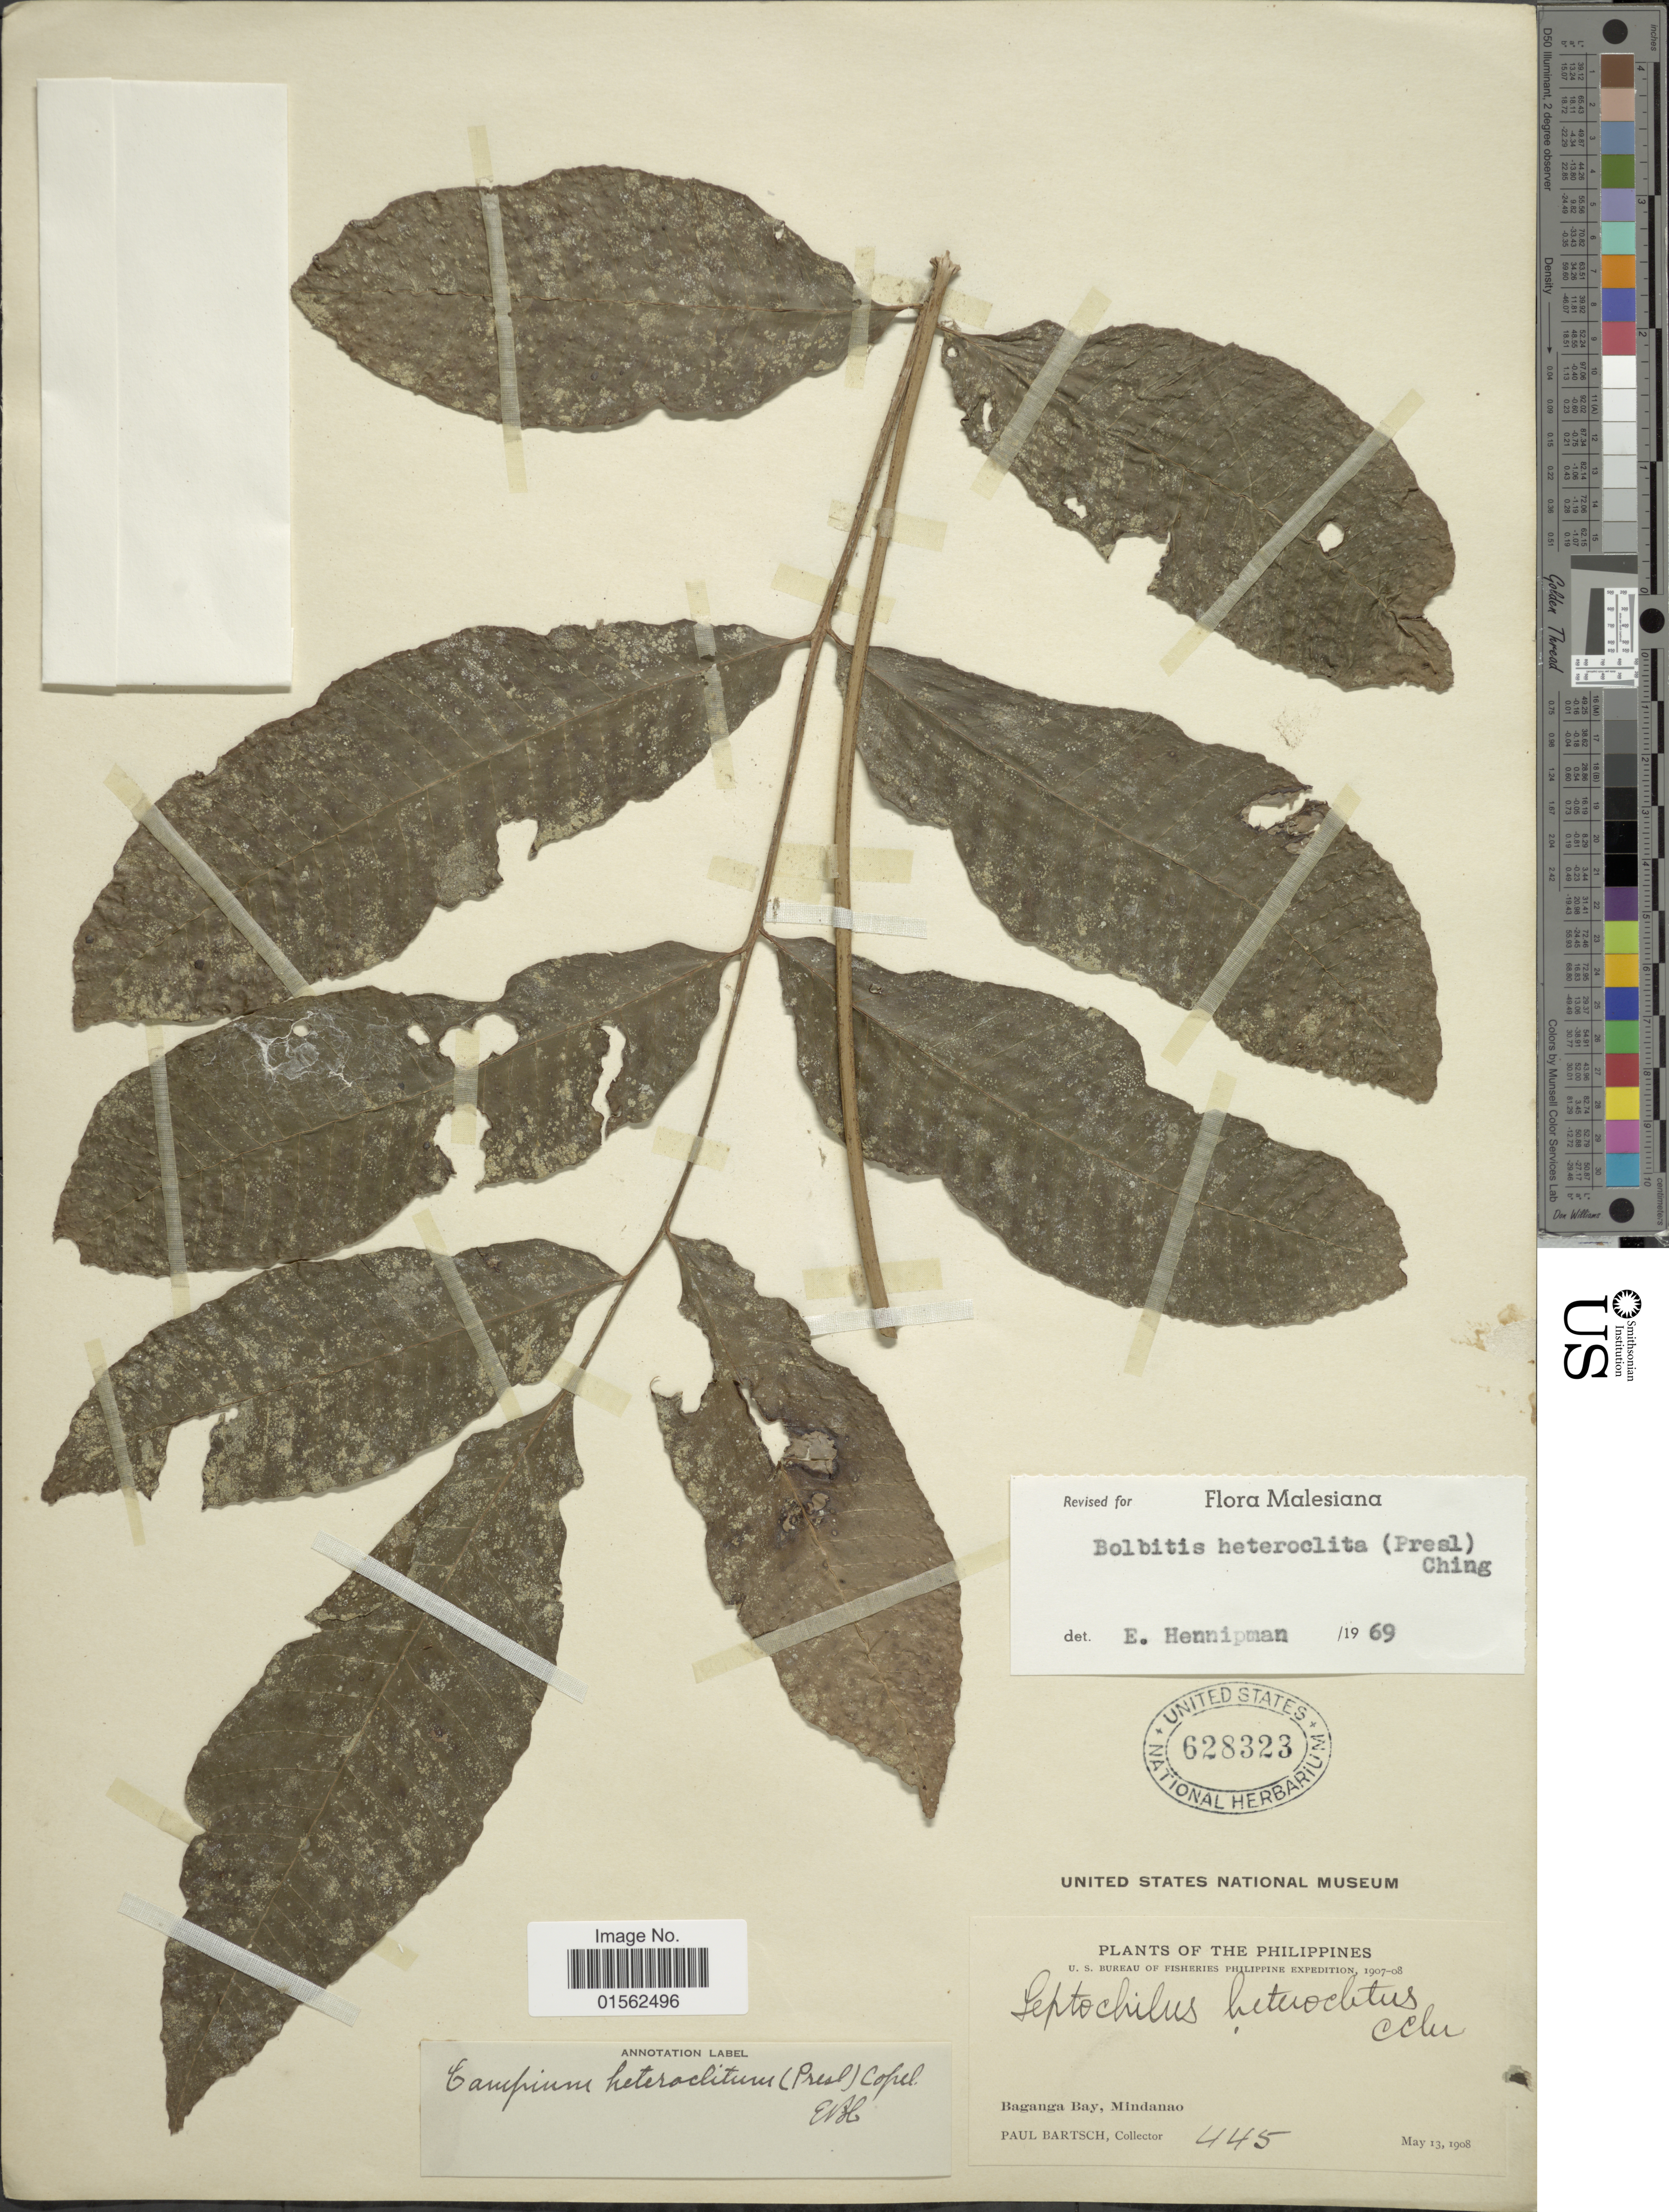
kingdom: Plantae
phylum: Tracheophyta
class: Polypodiopsida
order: Polypodiales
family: Dryopteridaceae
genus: Bolbitis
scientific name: Bolbitis heteroclita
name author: (C. Presl) Ching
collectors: P. Bartsch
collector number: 445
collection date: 1908-05-13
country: Philippines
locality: Philippines, Baganga Bay, Mindanao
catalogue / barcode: US 628323